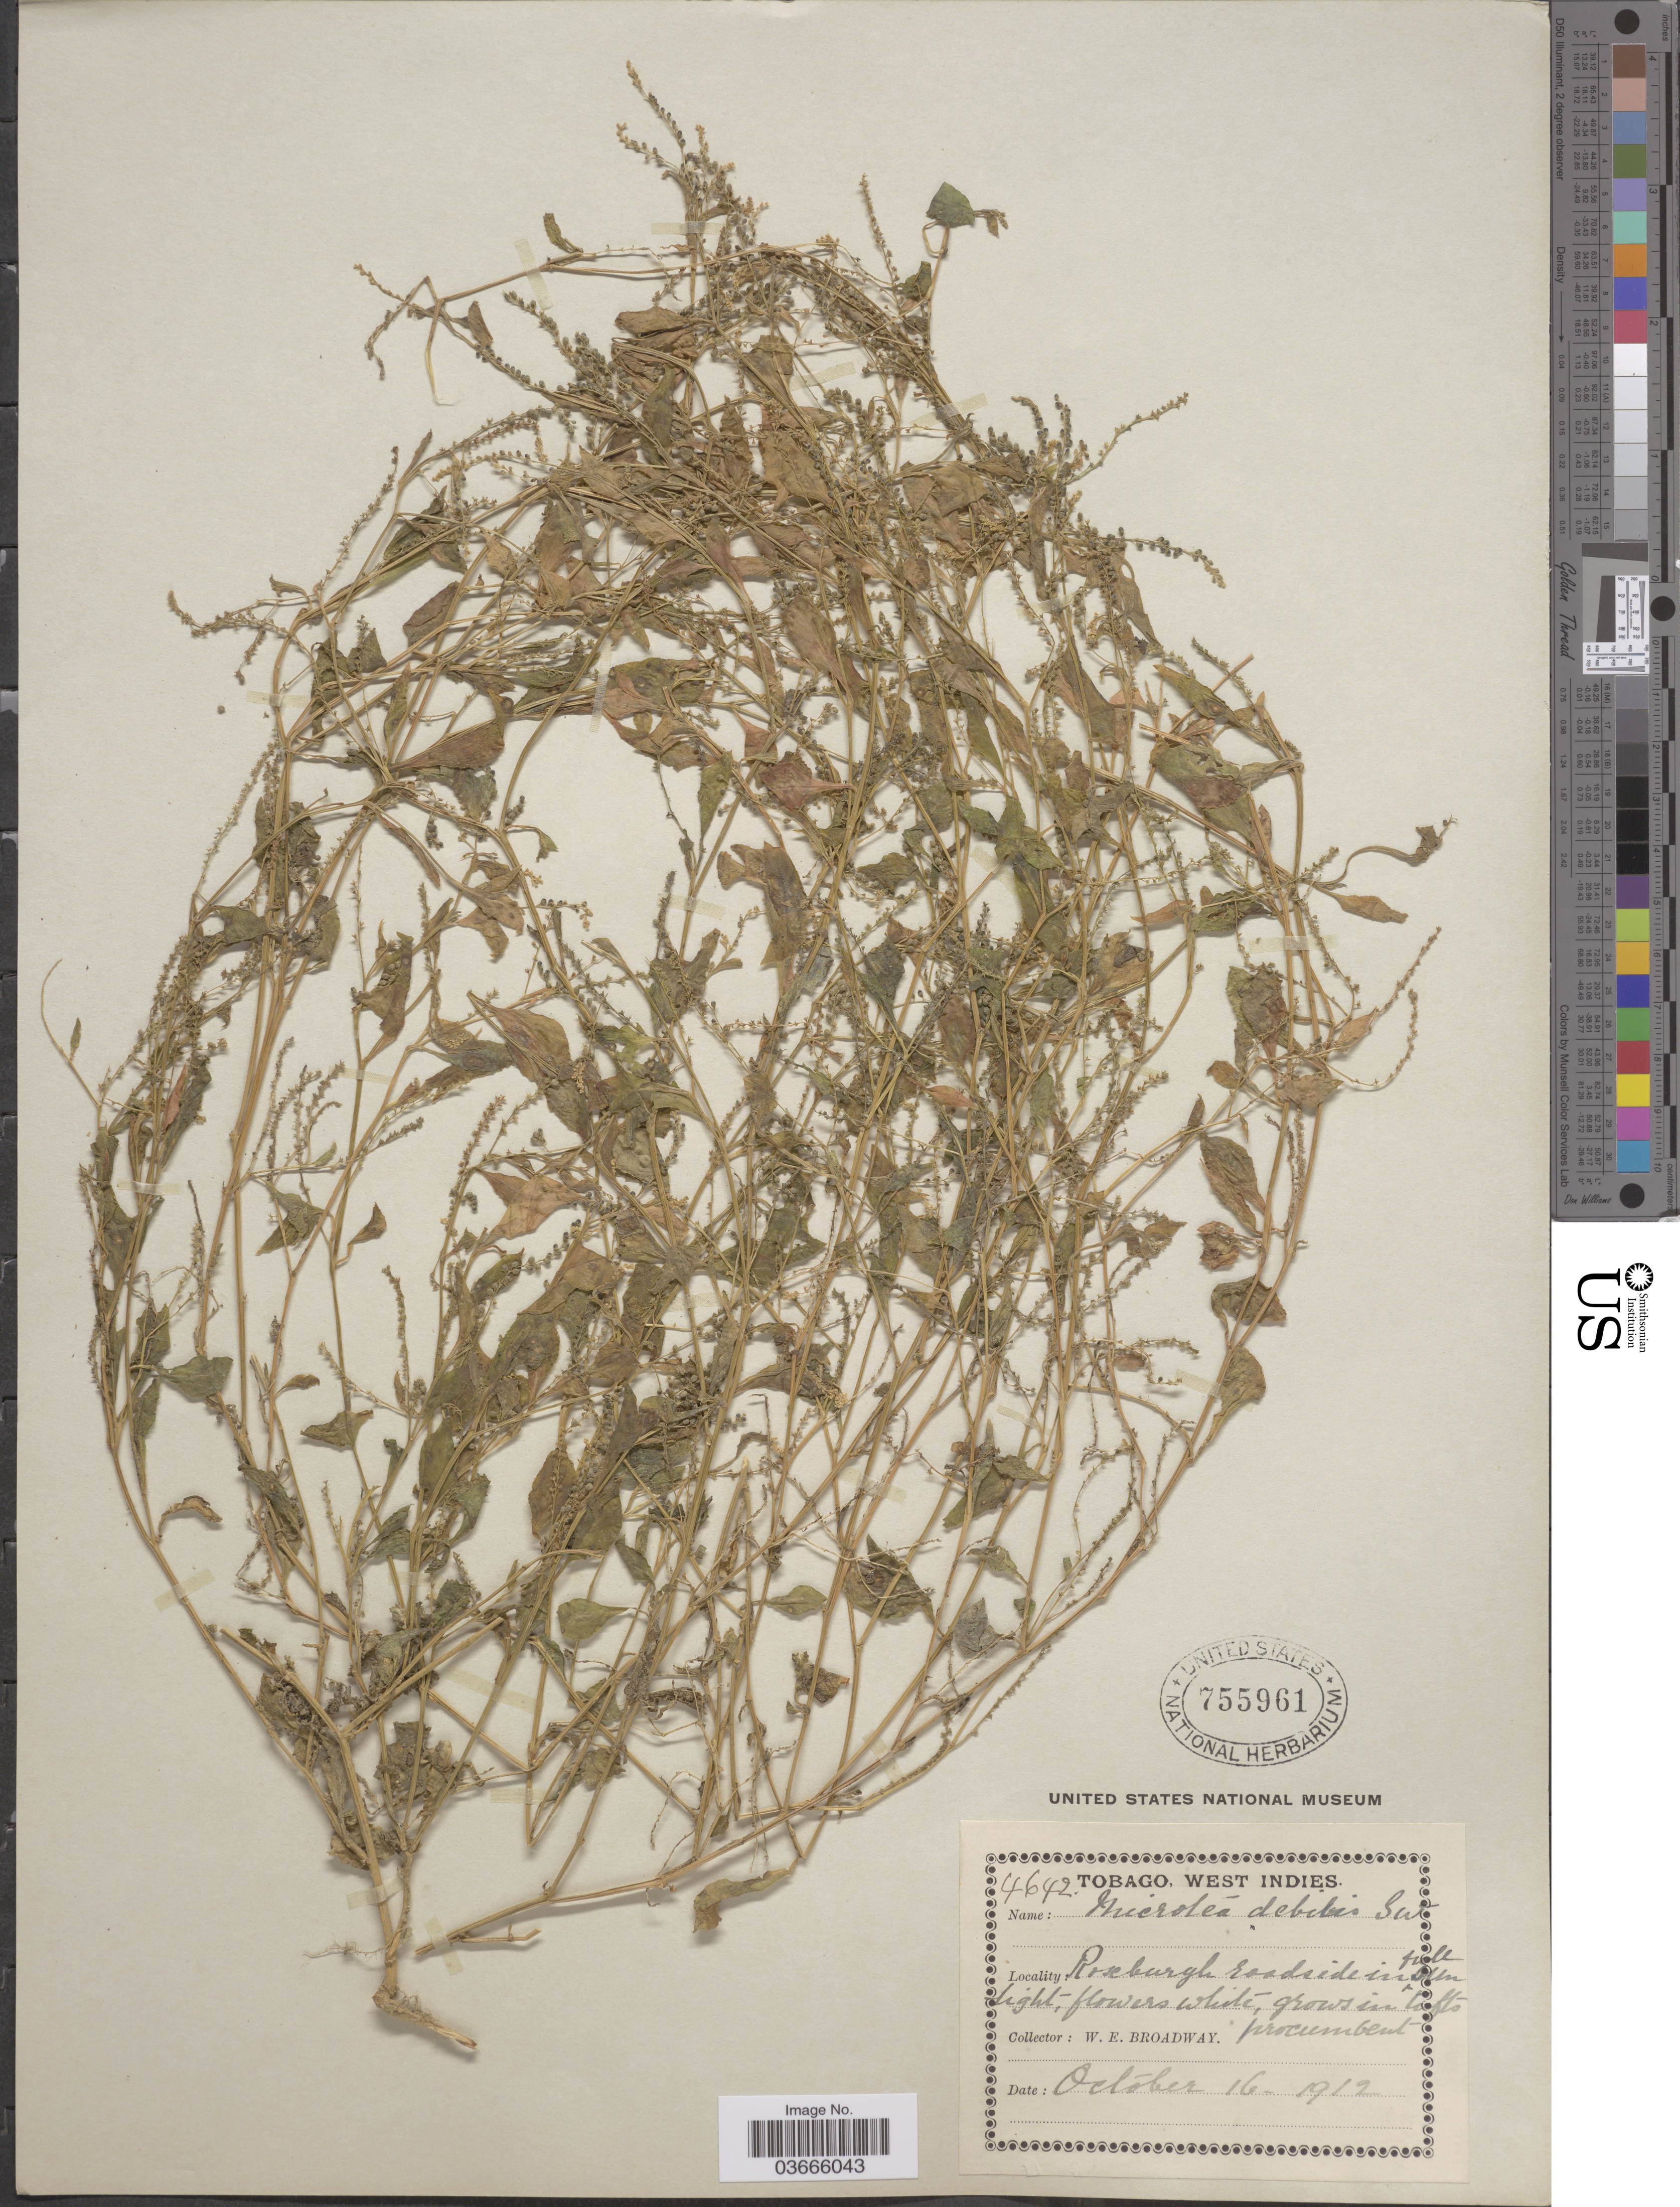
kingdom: Plantae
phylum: Tracheophyta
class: Magnoliopsida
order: Caryophyllales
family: Microteaceae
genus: Microtea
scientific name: Microtea debilis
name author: Sw.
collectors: W. E. Broadway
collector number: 4642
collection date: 1912-10-16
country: Trinidad and Tobago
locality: Tobago, West Indies. Rosburgh, roadside in full sunlight.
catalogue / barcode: US 755961